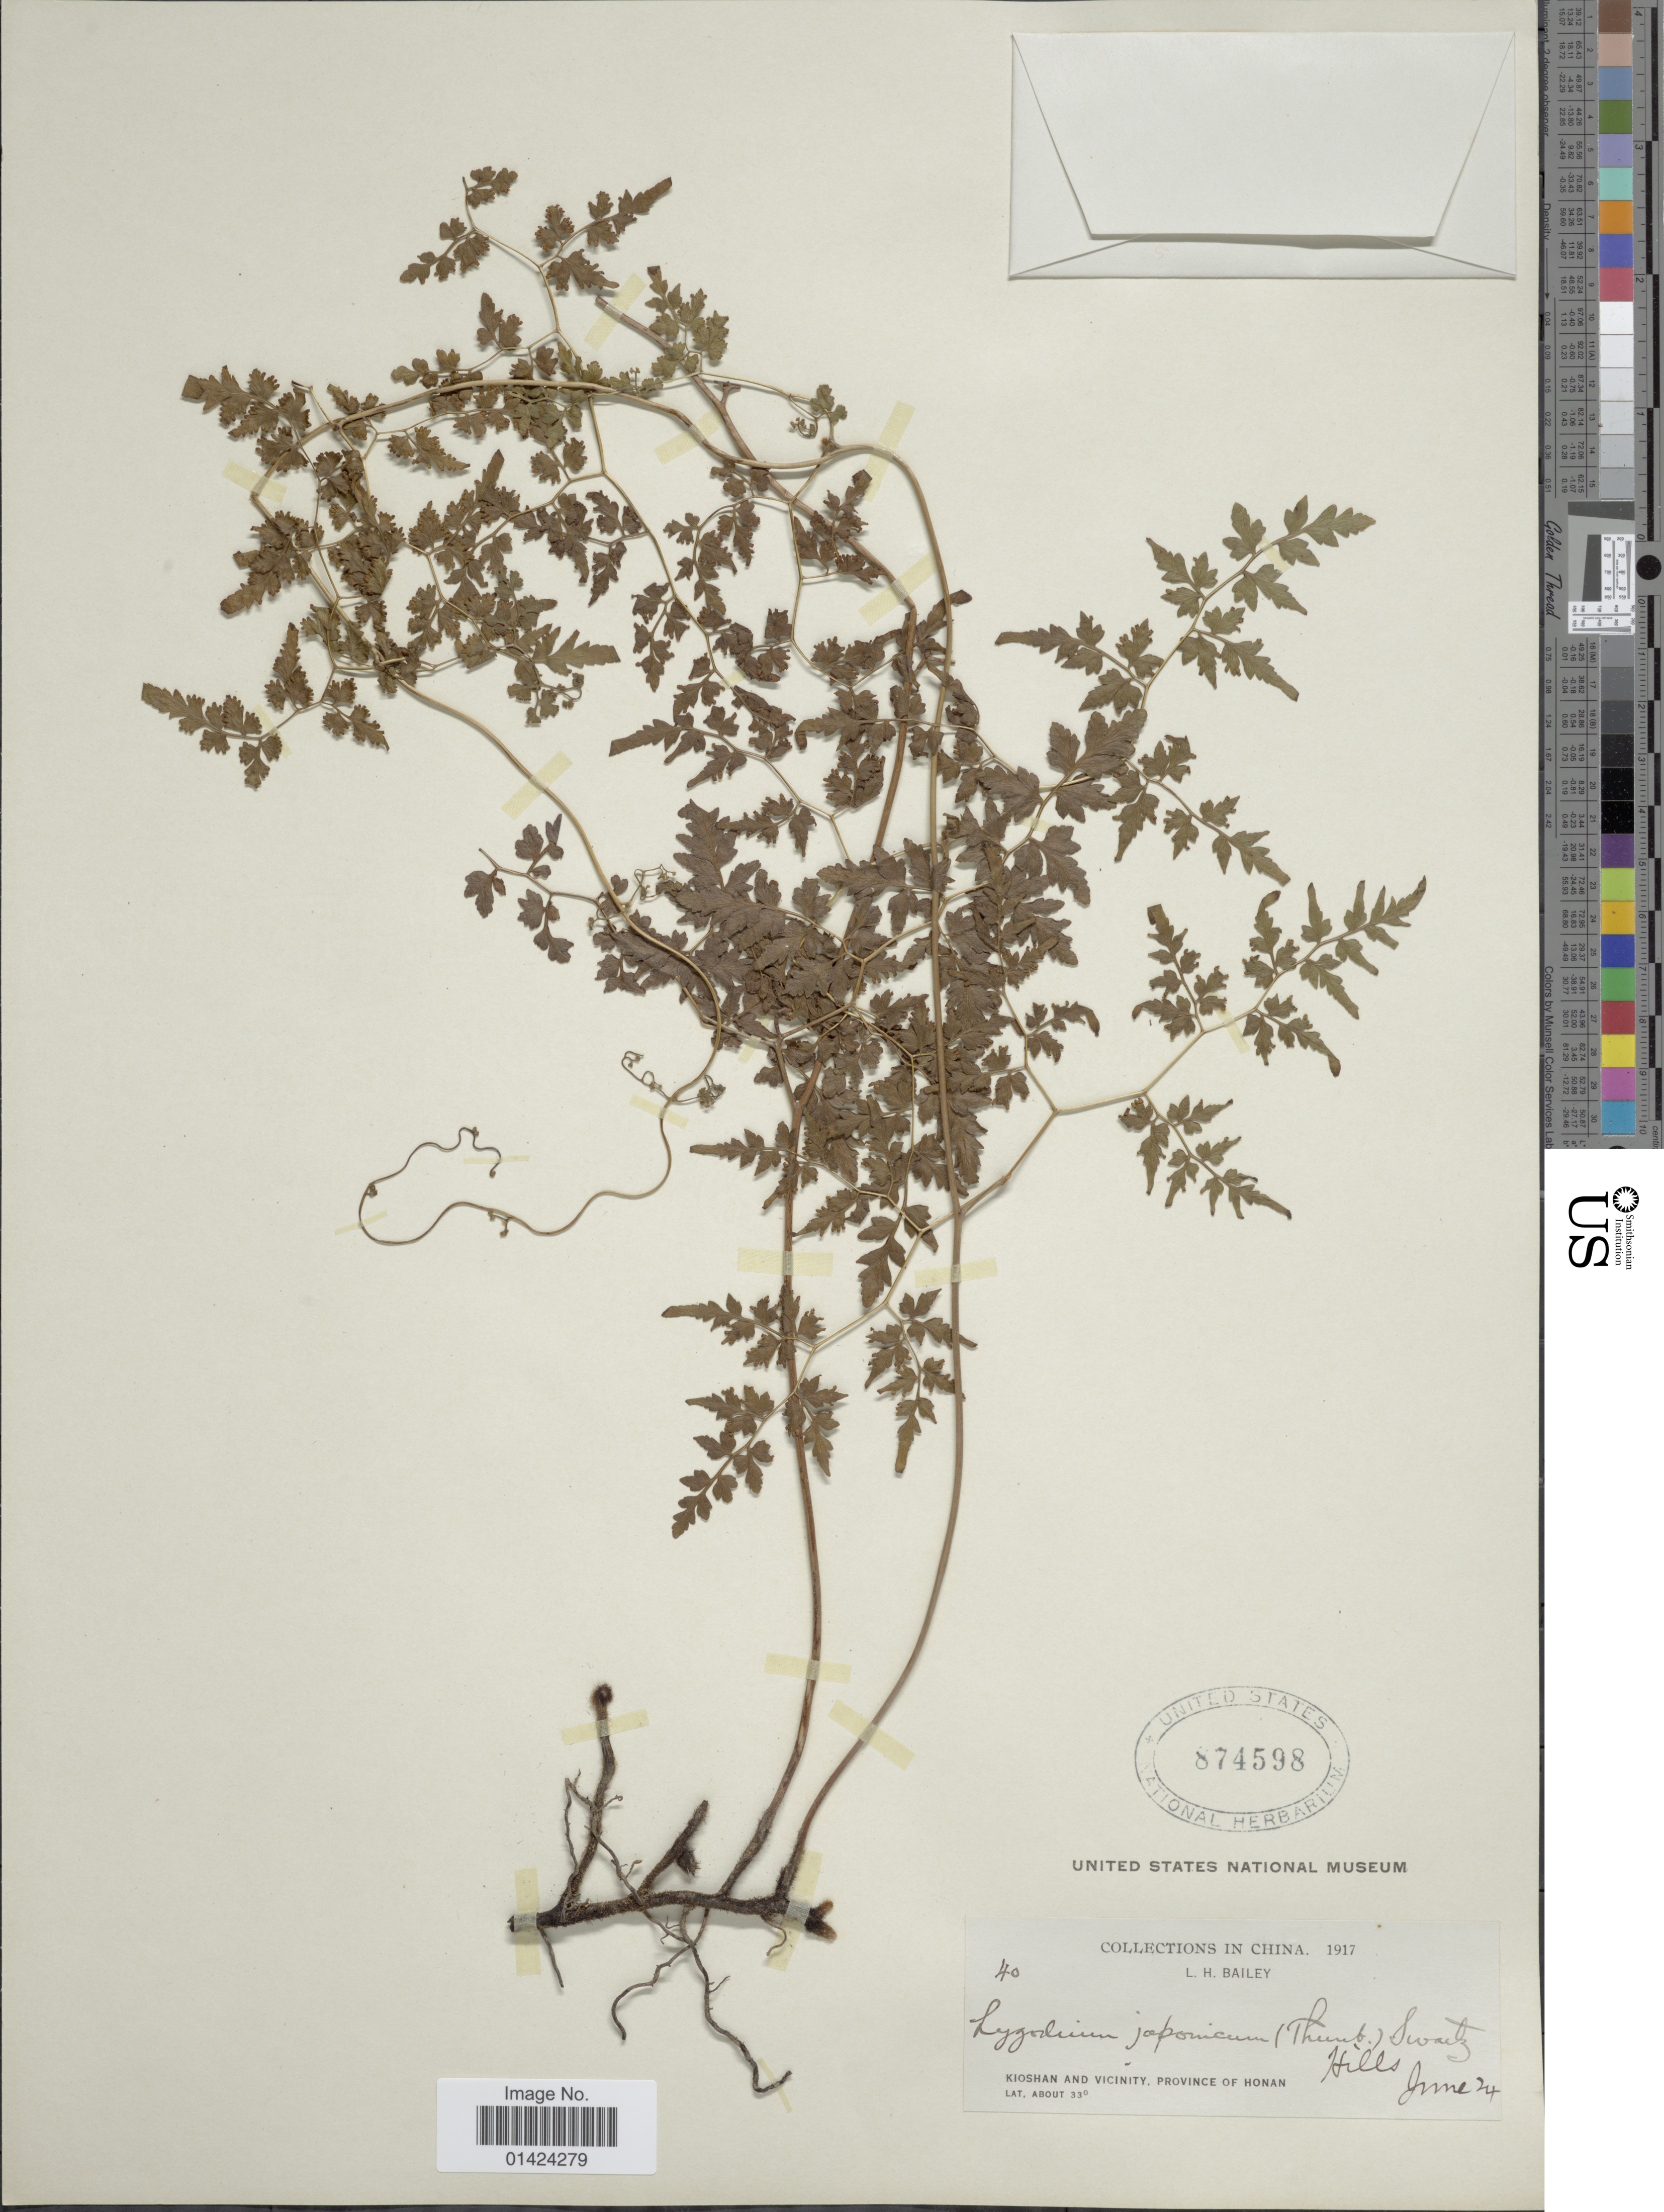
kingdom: Plantae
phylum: Tracheophyta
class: Polypodiopsida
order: Schizaeales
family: Lygodiaceae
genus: Lygodium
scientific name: Lygodium japonicum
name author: (Thunb.) Sw.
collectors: L. H. Bailey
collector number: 40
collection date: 1917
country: China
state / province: Henan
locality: Kioshan and vicinity, province of Honan.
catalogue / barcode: US 874598